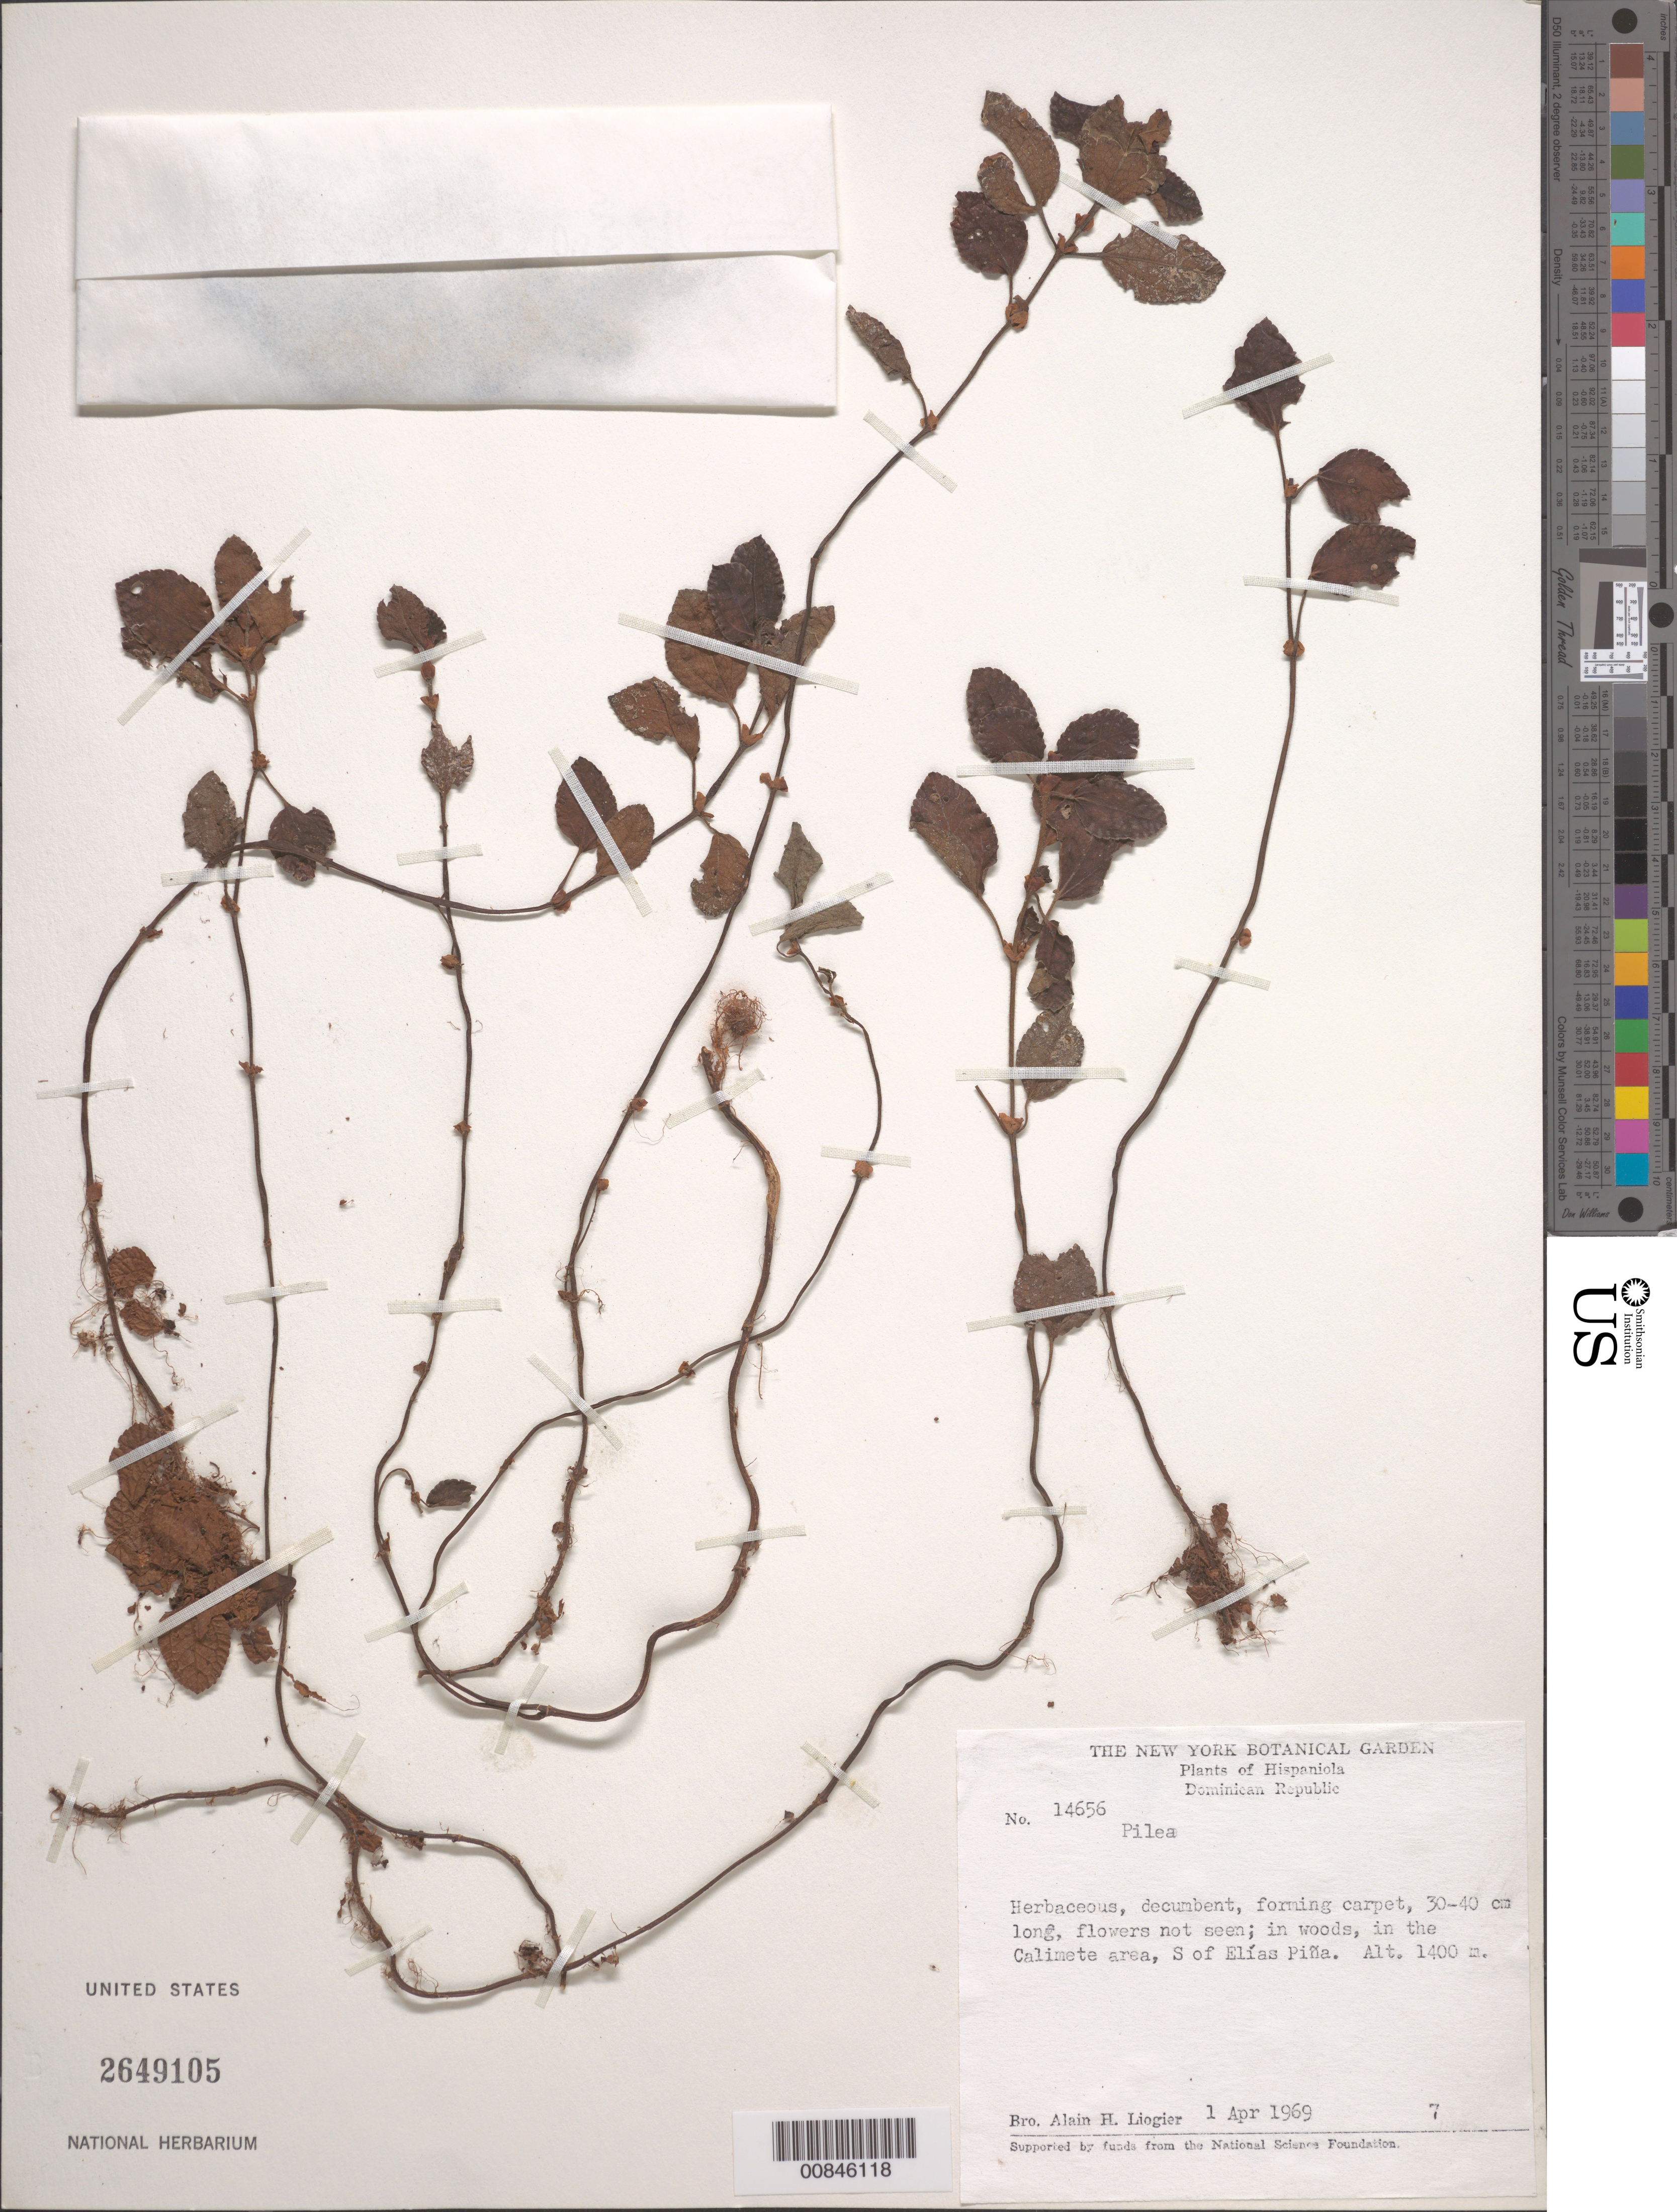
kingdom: Plantae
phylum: Tracheophyta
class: Magnoliopsida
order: Rosales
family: Urticaceae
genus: Pilea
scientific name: Pilea sp.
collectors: A. H. Liogier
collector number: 14656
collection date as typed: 01 Apr 1969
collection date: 1969-04-01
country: Dominican Republic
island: Hispaniola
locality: In the Calimete area, S. of Elías Piña.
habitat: In woods.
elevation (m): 1400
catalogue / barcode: US 2649105